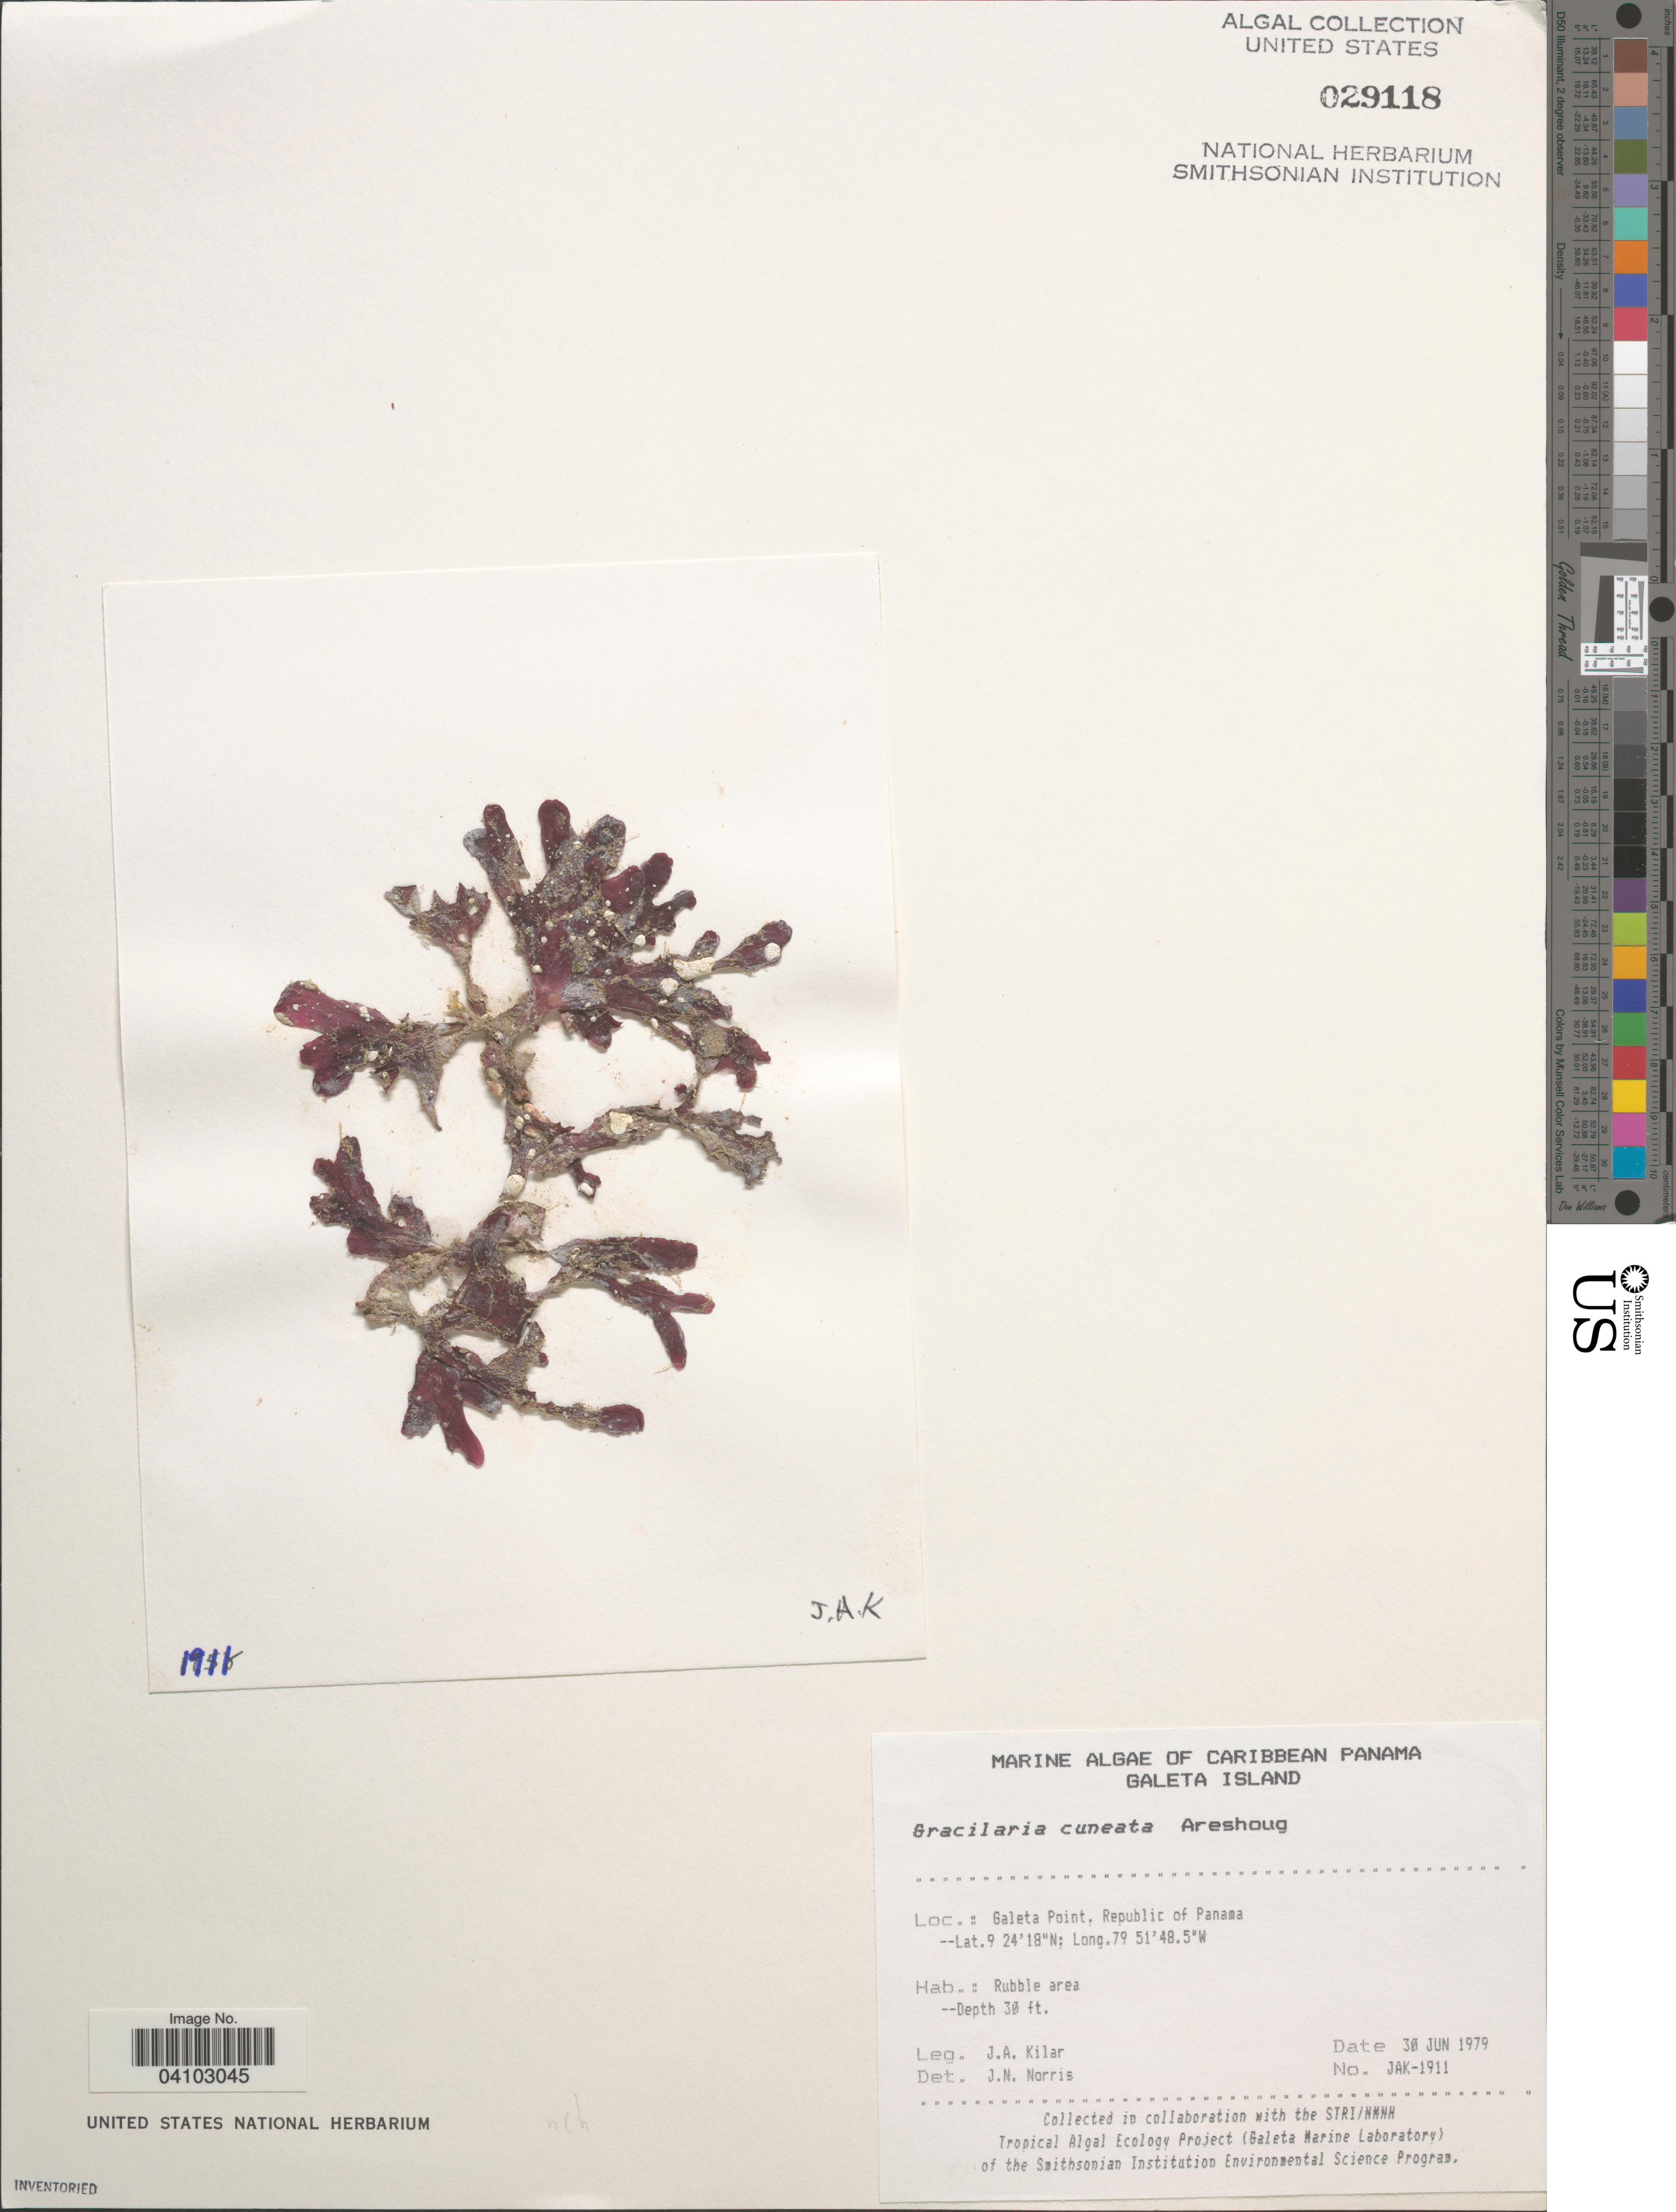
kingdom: Plantae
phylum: Rhodophyta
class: Florideophyceae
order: Gracilariales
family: Gracilariaceae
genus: Gracilaria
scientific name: Gracilaria cuneata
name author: Aresch.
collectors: J. Kilar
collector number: JAK-1911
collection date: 1979-06-30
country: Panama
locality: Caribbean Panama. Galeta Island. Galeta Point, Republic of Panama.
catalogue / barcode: US 29118